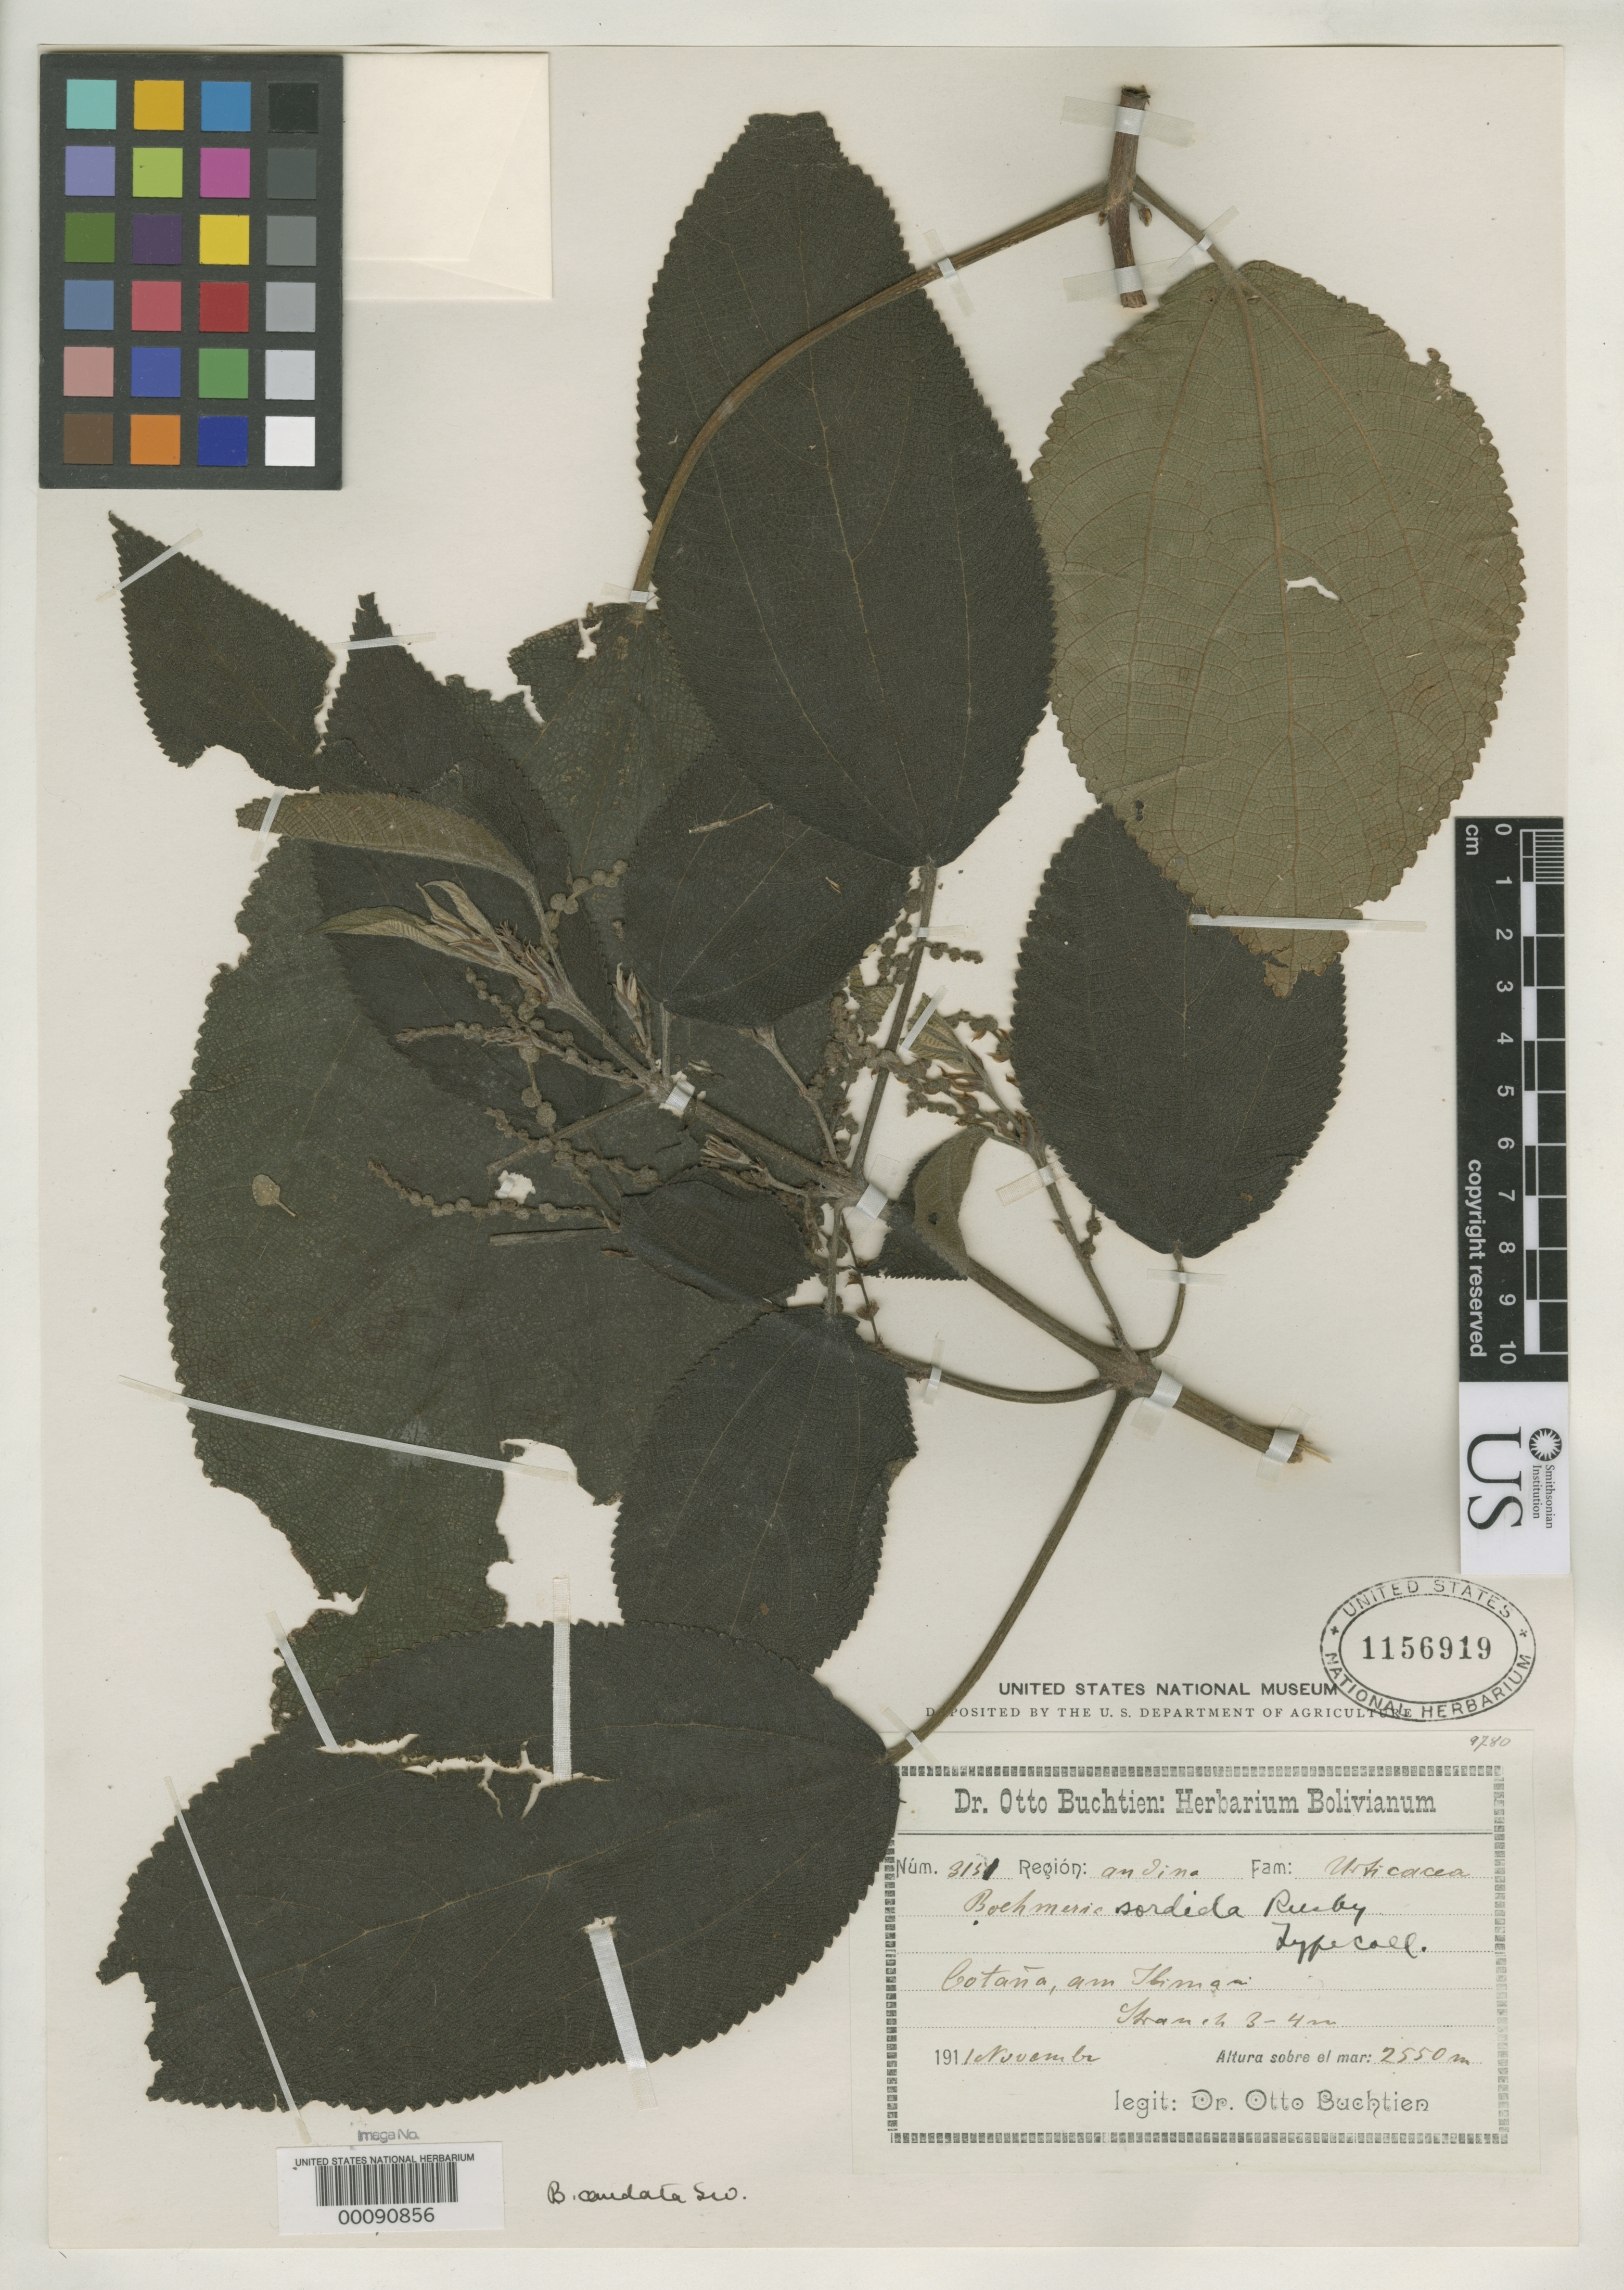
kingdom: Plantae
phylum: Tracheophyta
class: Magnoliopsida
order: Rosales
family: Urticaceae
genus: Boehmeria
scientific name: Boehmeria sordida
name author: Rusby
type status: Isotype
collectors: O. Buchtien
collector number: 3151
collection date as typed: Nov 1910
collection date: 1910-11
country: Bolivia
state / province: La Paz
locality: Illimani, Cotana.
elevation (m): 2550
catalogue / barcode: US 1156919